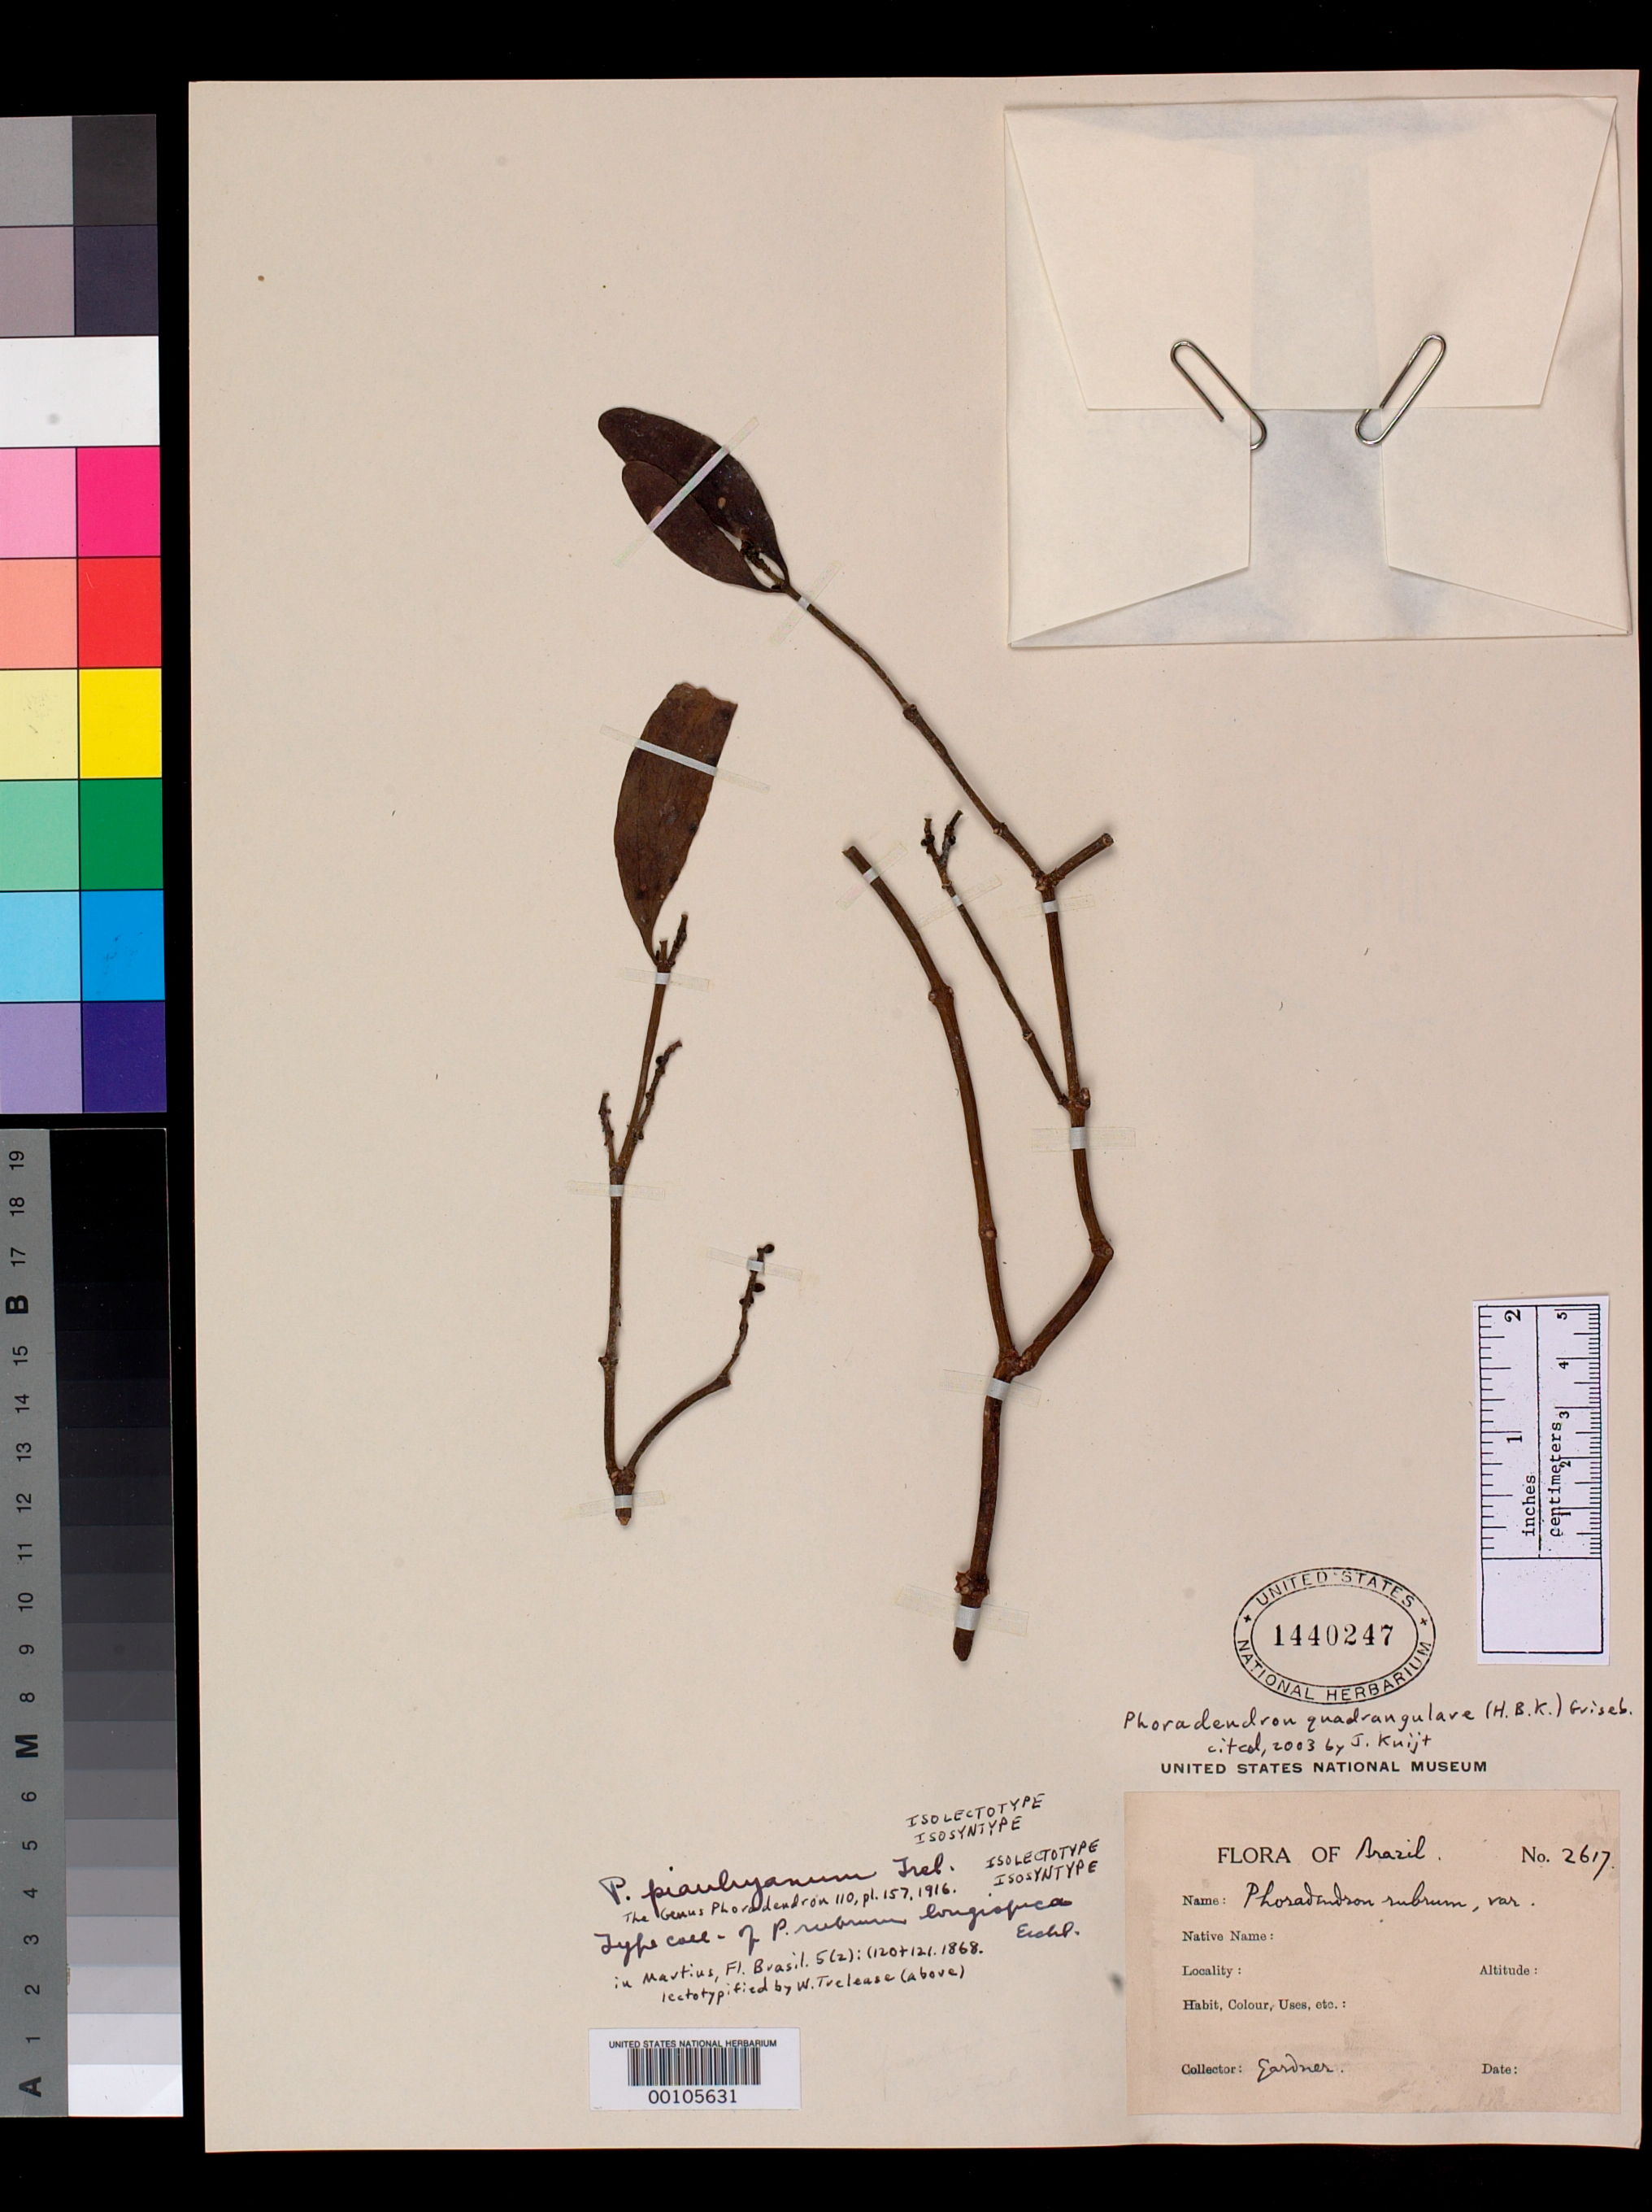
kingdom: Plantae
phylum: Tracheophyta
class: Magnoliopsida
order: Santalales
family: Viscaceae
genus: Phoradendron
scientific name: Phoradendron rubrum var. longispicum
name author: Eichler in Mart.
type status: Isolectotype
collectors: G. Gardner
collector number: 2617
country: Brazil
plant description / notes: Cited 2003 by Kuijt; Also an iso(lecto?)type of Phoradendron piauhyanum Trelease.; Cited 2003 by Kuijt, Syst. Bot. Monogr. 66; Also an isolectotype of Phoradendron rubrum var. longispica Eichler.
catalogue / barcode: US 1440247